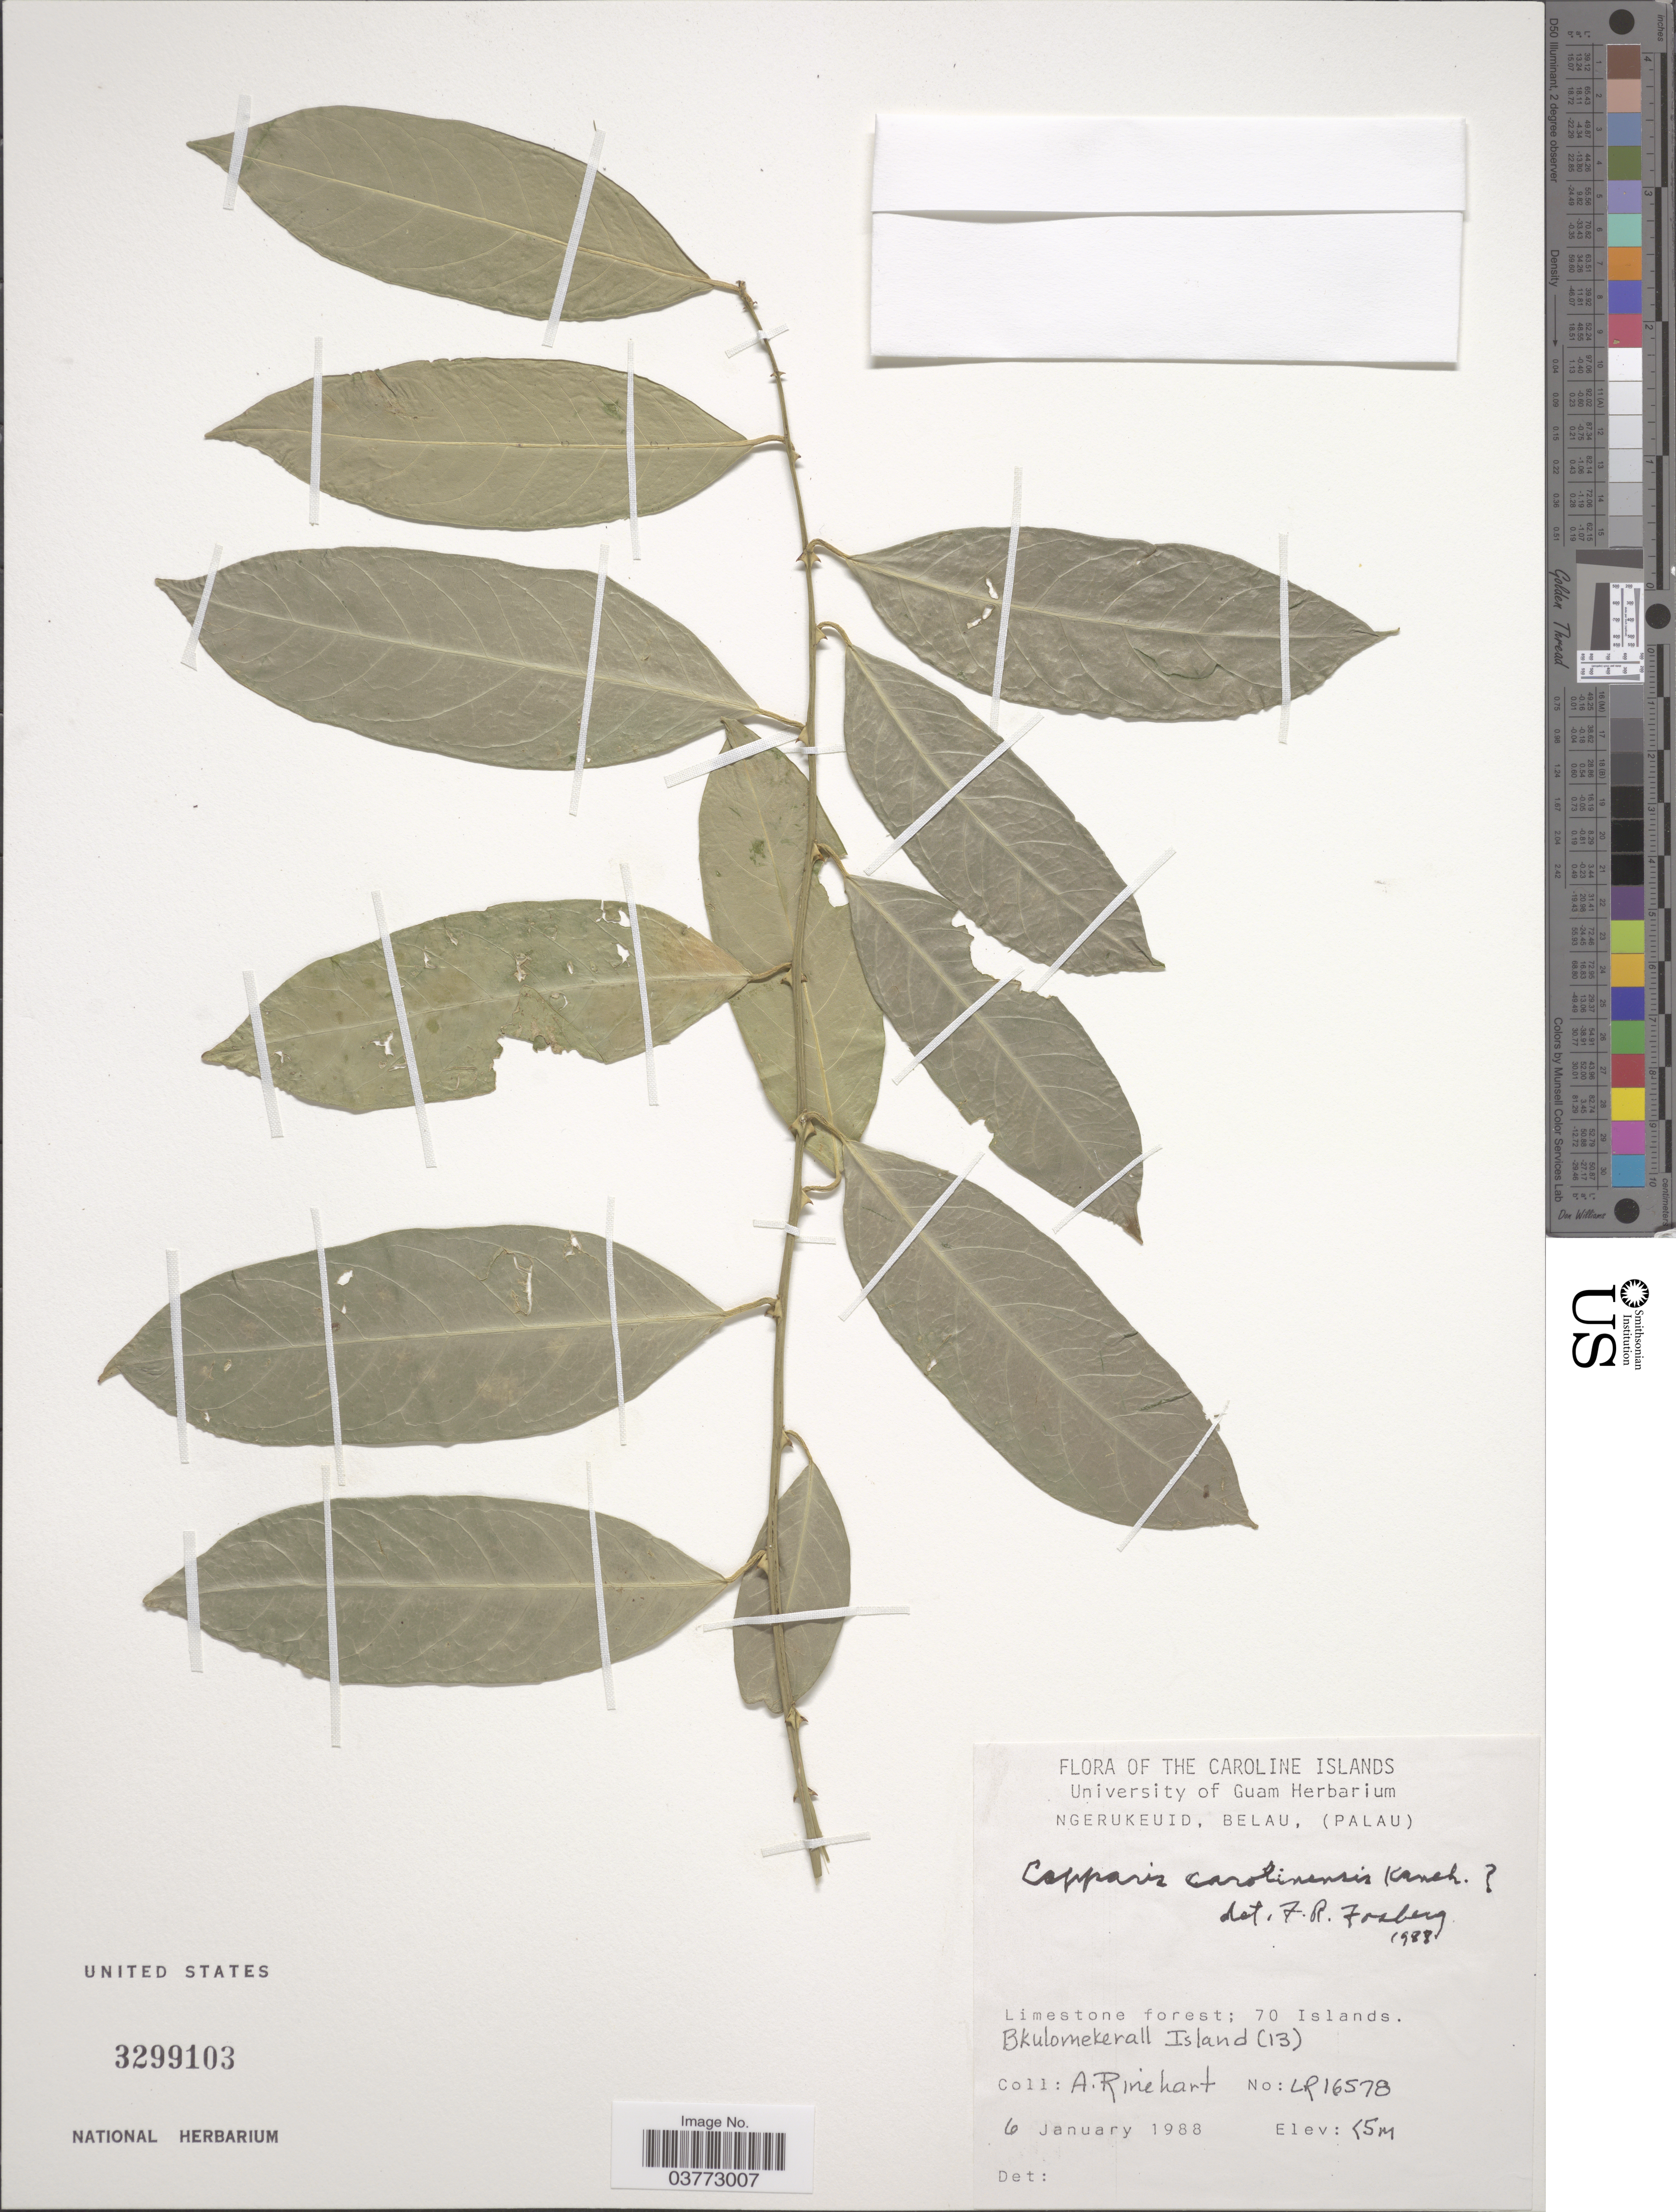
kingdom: Plantae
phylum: Tracheophyta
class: Magnoliopsida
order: Brassicales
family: Capparaceae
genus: Capparis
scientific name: Capparis zippeliana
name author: Miq.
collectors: A. Rinehart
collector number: LR16578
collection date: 1988-01-06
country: Palau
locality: The Caroline Islands. Limestone forest; 70 Islands. Bkulomekerall Island (13).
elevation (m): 5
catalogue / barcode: US 3299103